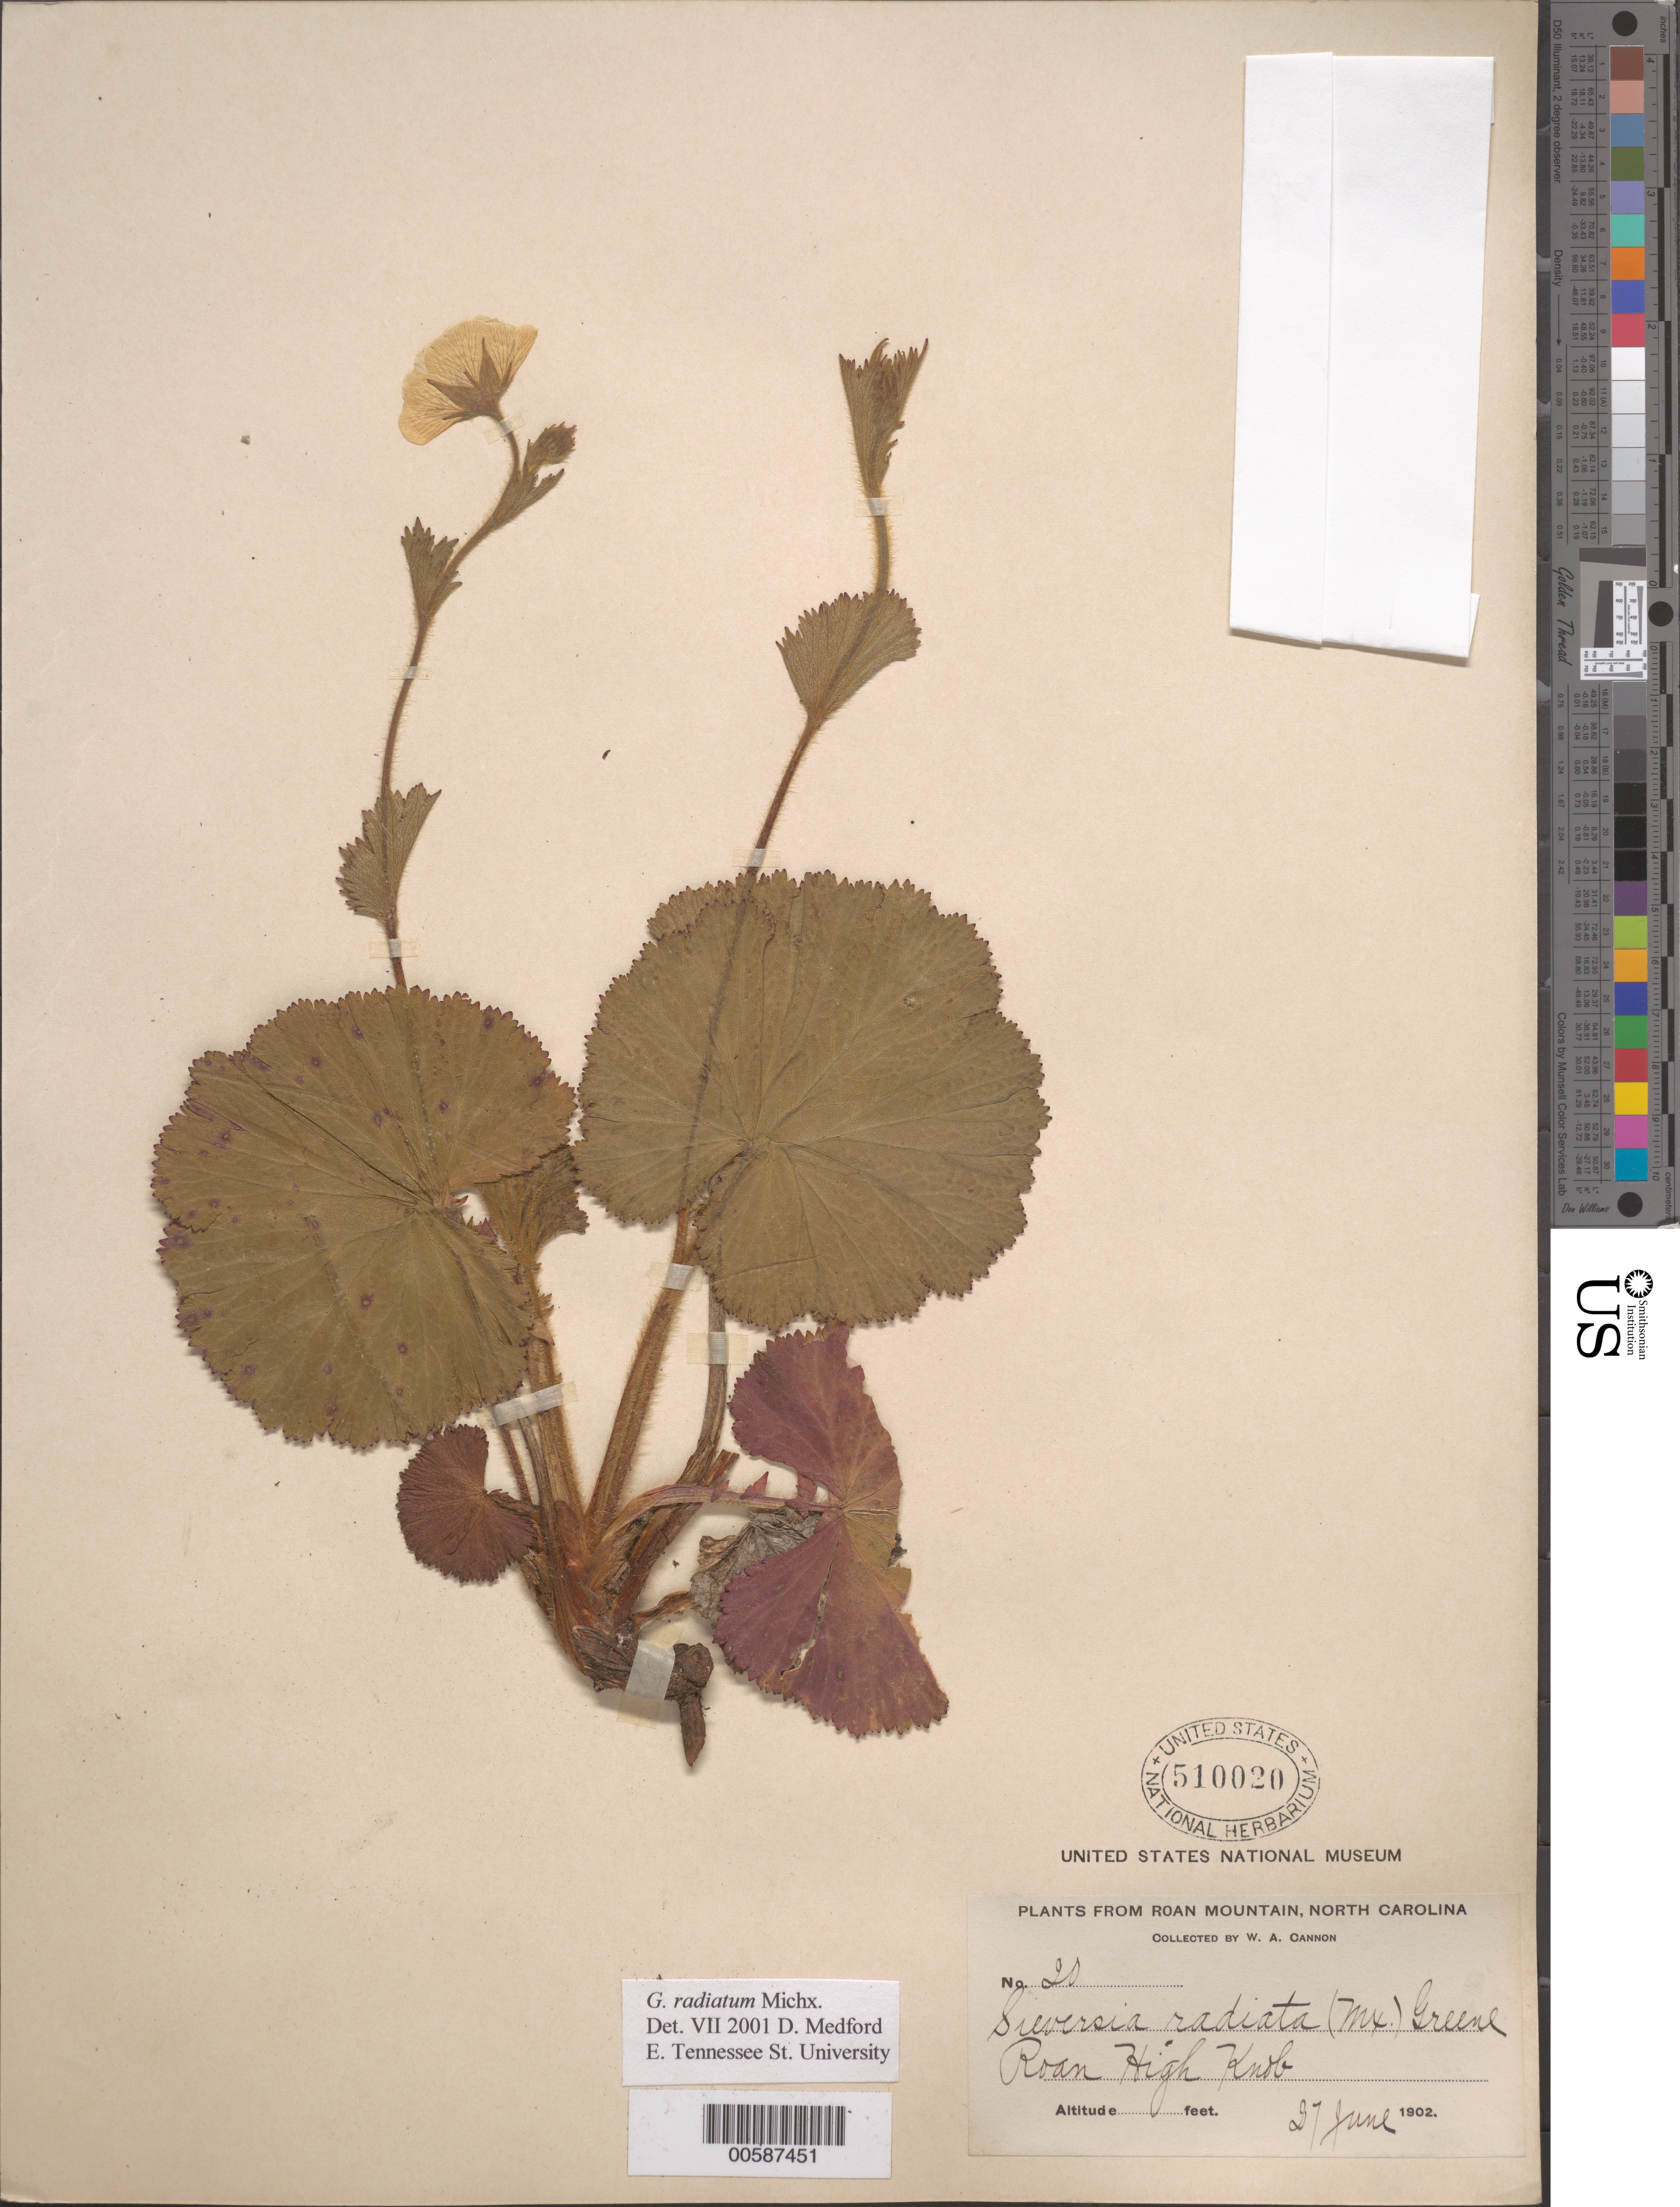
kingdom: Plantae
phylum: Tracheophyta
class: Magnoliopsida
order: Rosales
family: Rosaceae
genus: Geum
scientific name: Geum radiatum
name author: Michx.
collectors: W. Cannon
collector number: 20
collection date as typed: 27 Jun 1902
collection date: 1902-06-27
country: United States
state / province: North Carolina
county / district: Mitchell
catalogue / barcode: US 510020